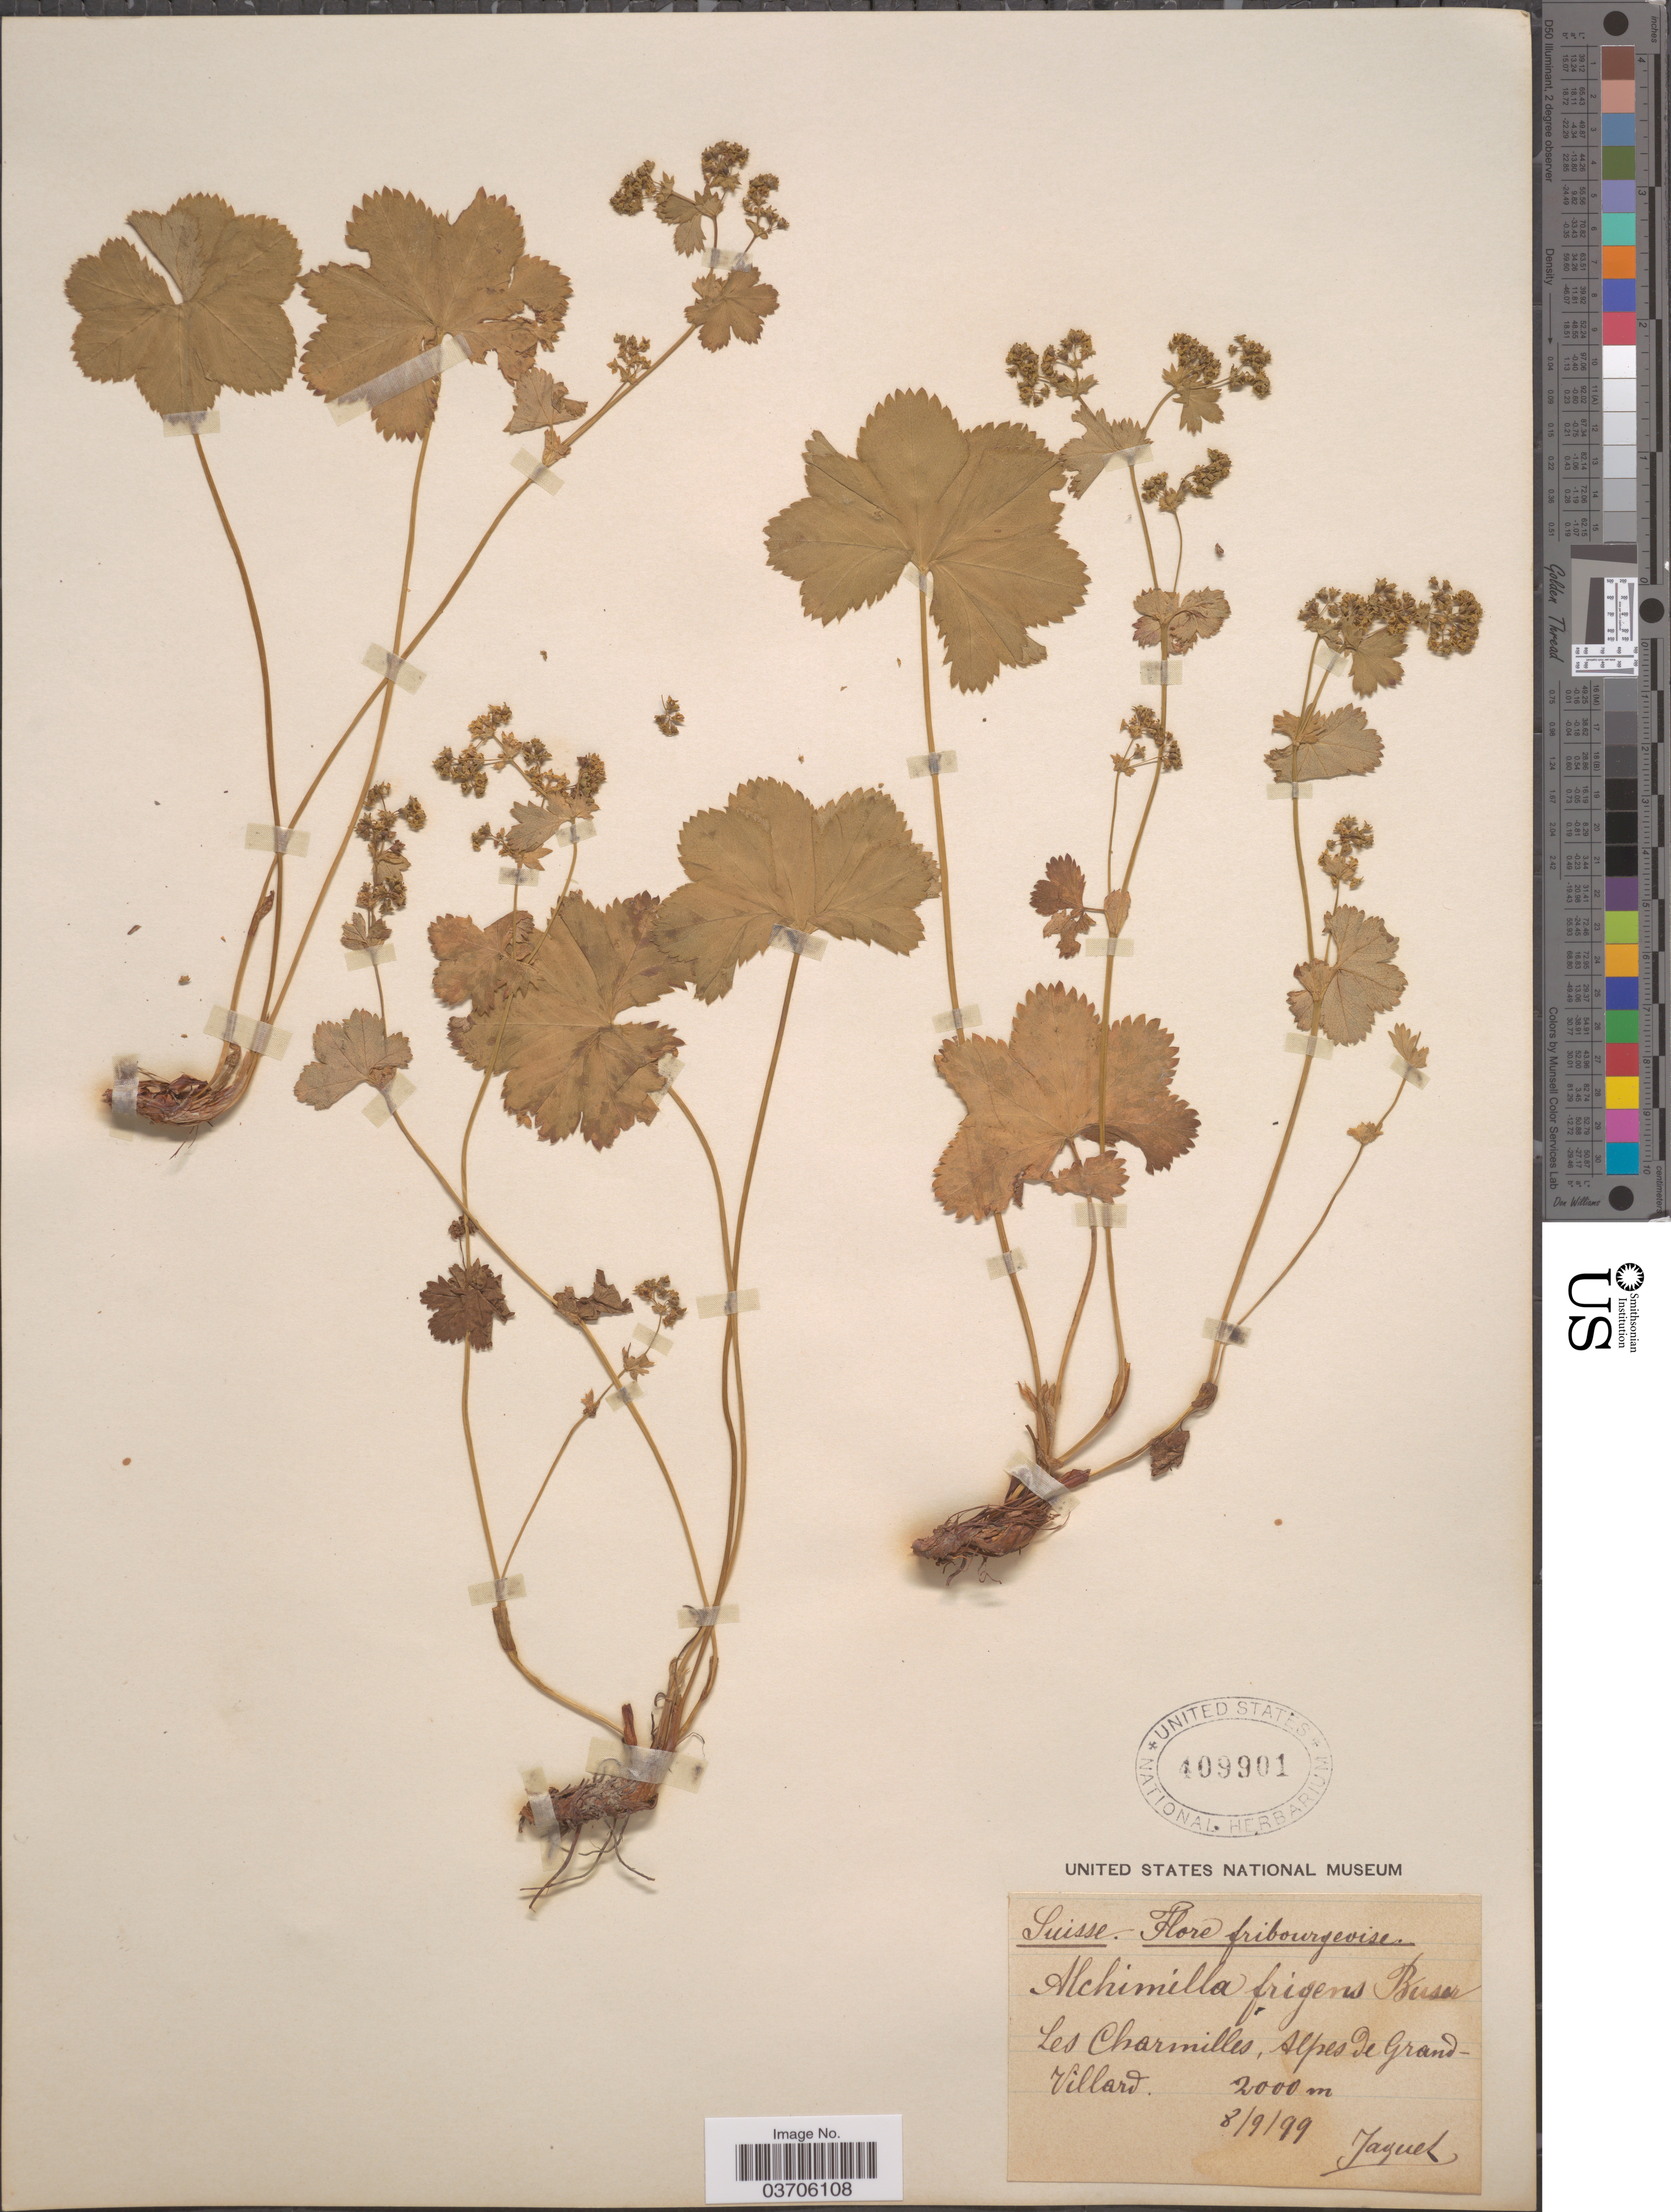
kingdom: Plantae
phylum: Tracheophyta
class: Magnoliopsida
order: Rosales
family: Rosaceae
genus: Alchemilla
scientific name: Alchemilla frigens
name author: Buser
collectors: -. Jaquet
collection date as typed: Transcribed d/m/y: 8/9/99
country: Switzerland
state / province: Fribourg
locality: Suisse. Les Charmilles, Alpes de Grand-Villard.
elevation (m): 2000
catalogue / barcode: US 409901